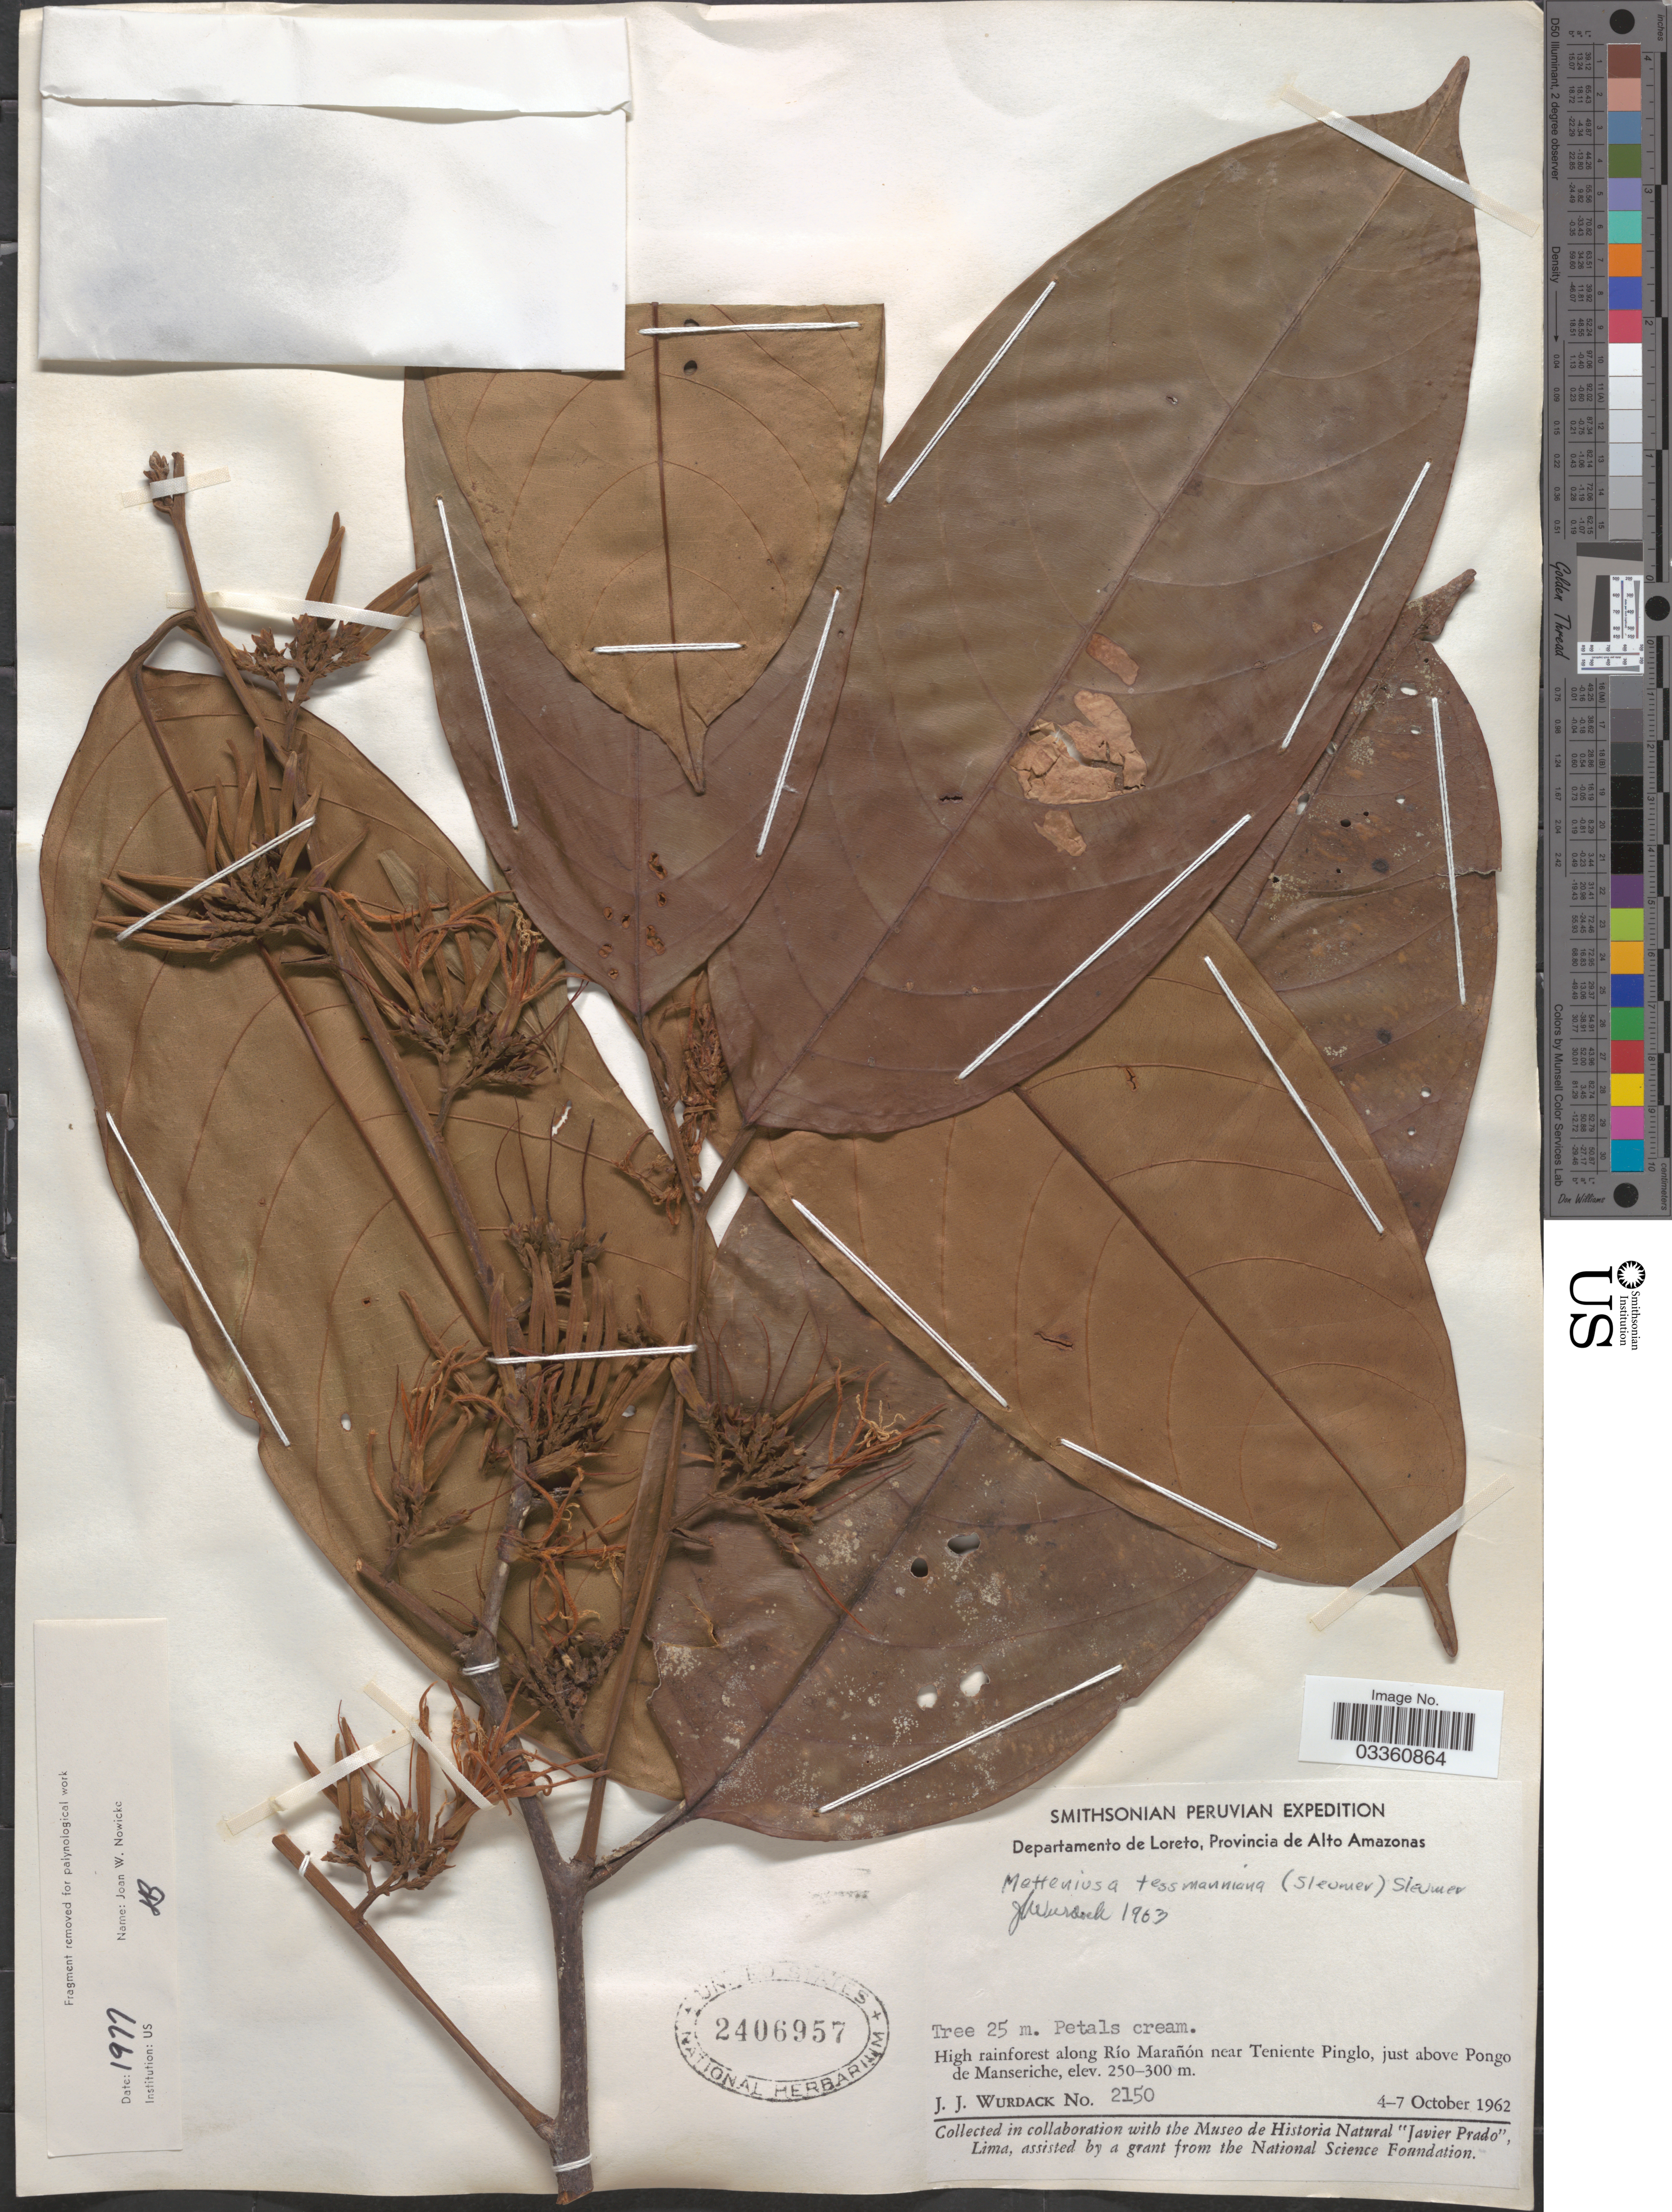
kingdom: Plantae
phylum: Tracheophyta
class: Magnoliopsida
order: Metteniusales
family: Metteniusaceae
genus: Metteniusa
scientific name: Metteniusa tessmanniana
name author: (Sleumer) Sleumer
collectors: J. J. Wurdack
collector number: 2150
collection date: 1962-10-04/1962-10-07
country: Peru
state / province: Loreto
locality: Departamento de Loreto, Provincia de Alto Amazonas. High rainforest along Río Marañón near Teniente Pinglo, just above Pongo de Manseriche.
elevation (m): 250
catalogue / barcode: US 2406957